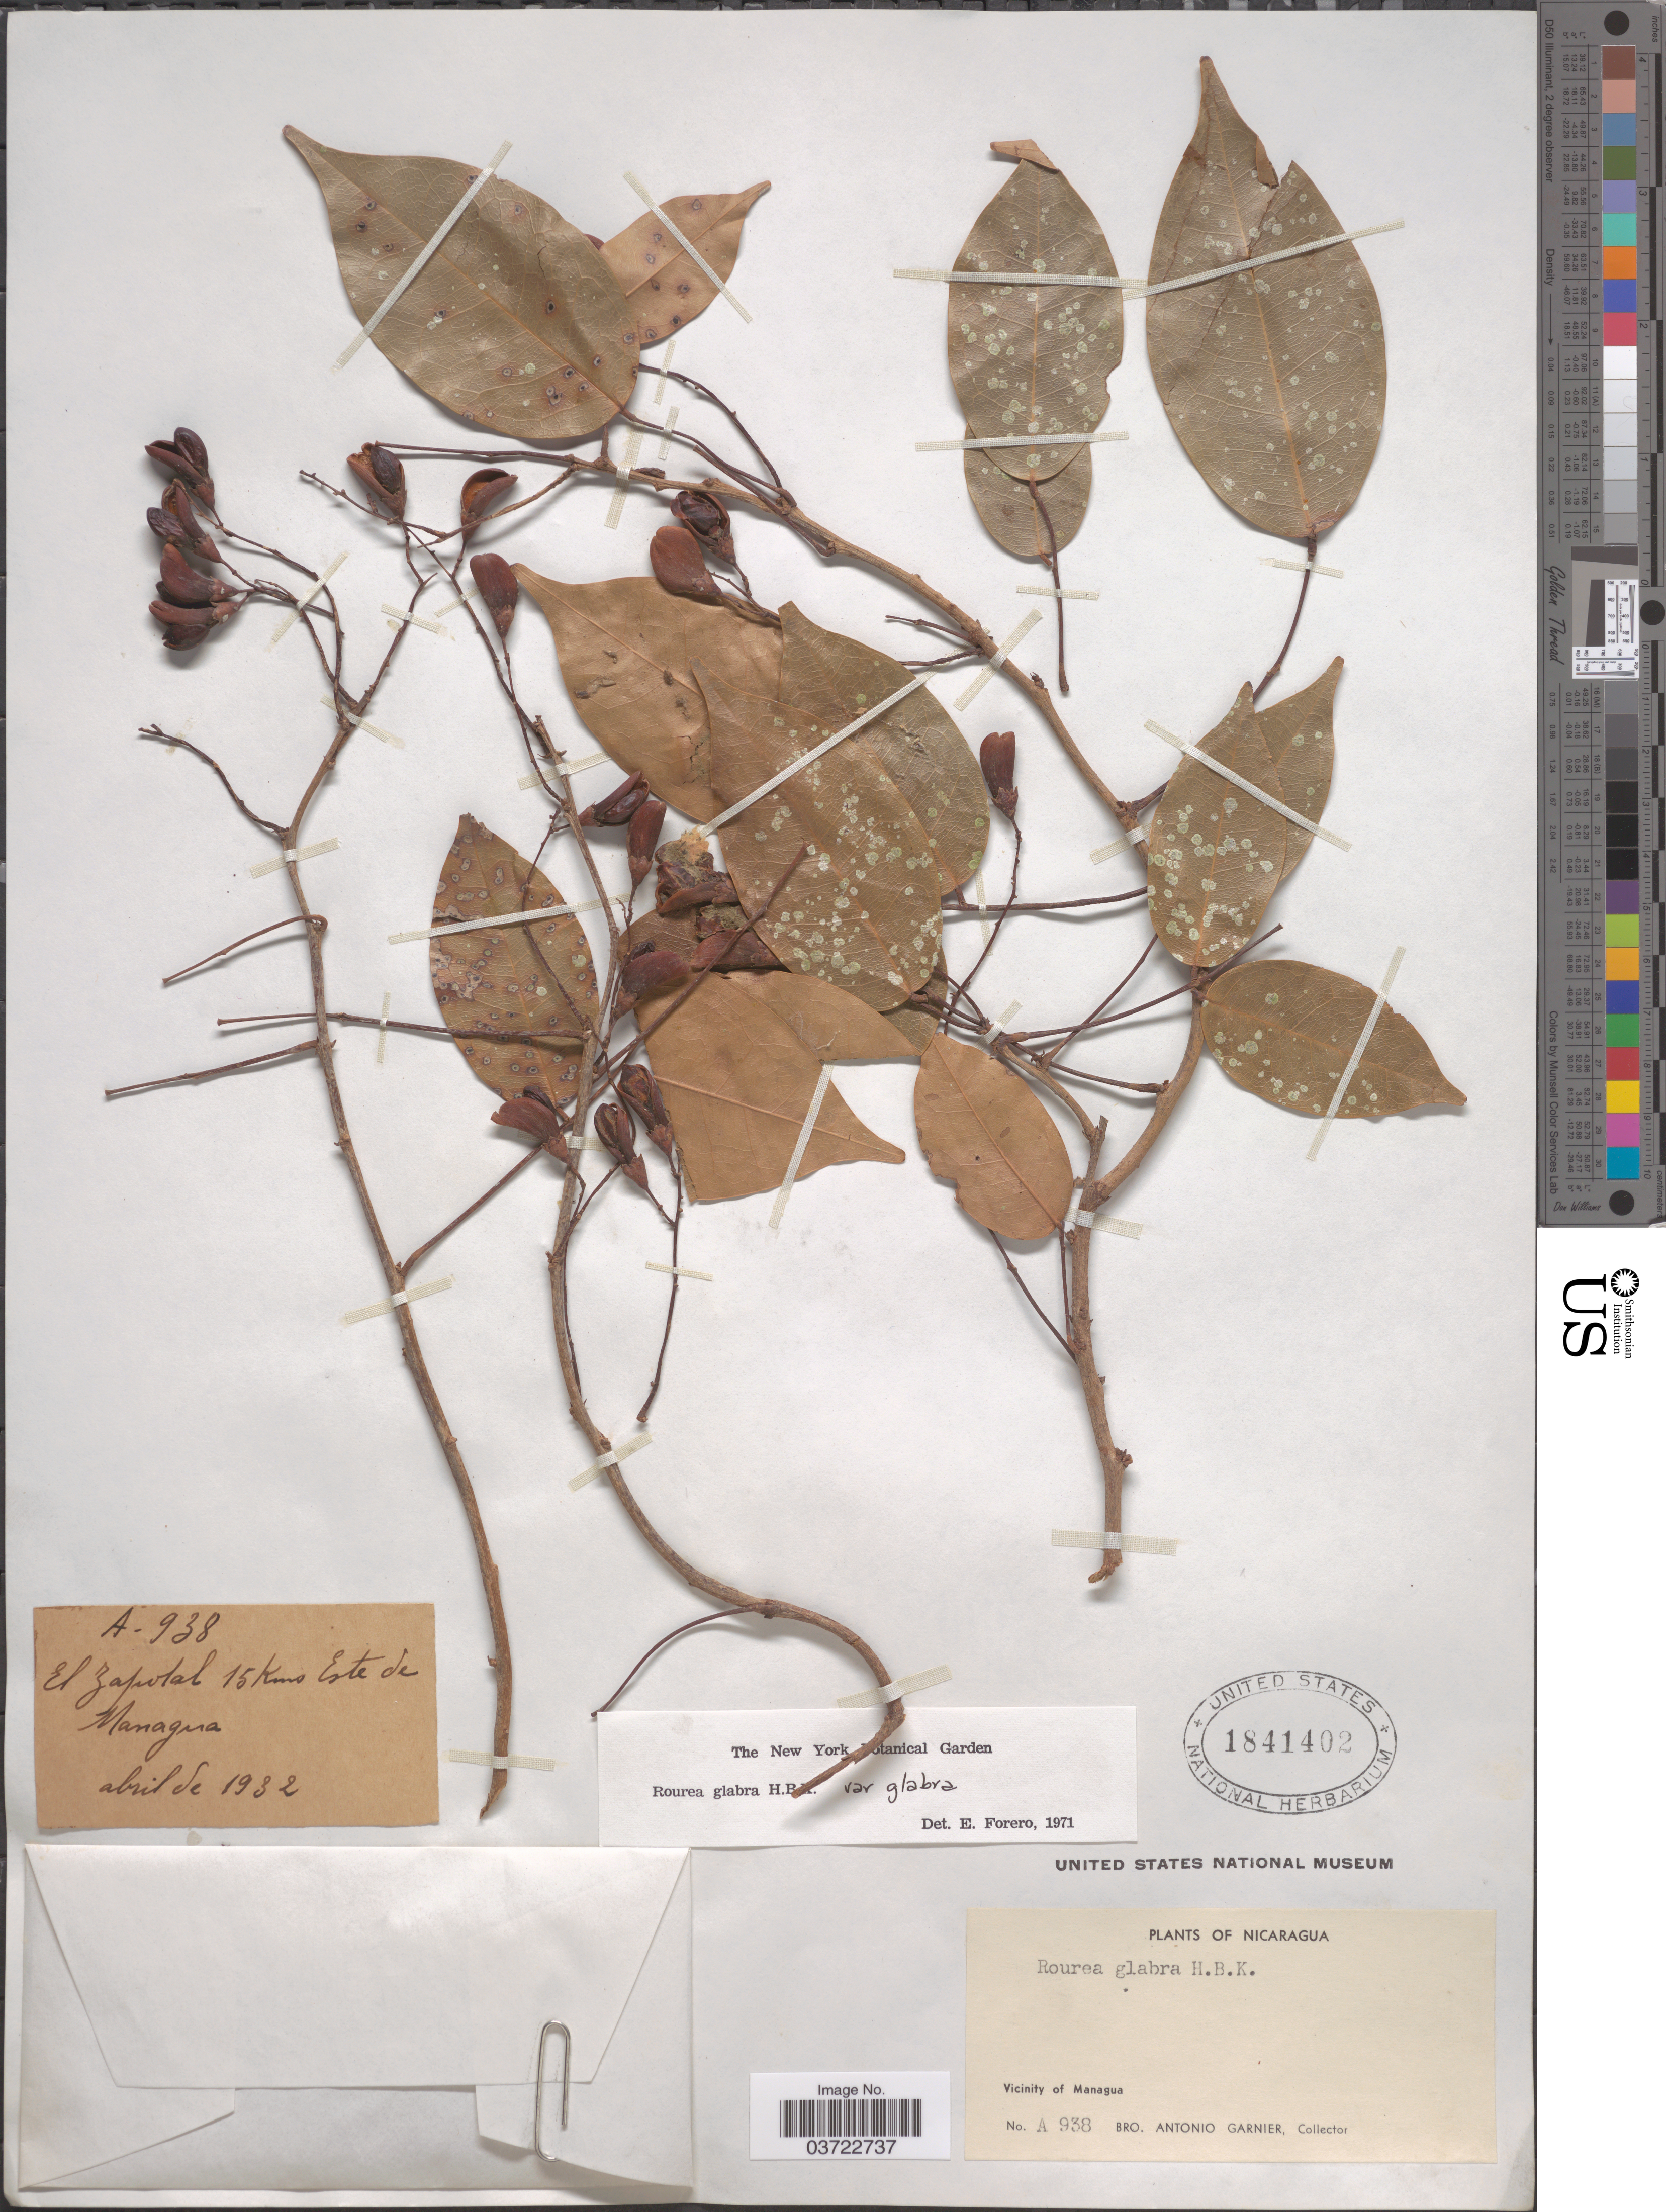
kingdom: Plantae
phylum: Tracheophyta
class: Magnoliopsida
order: Oxalidales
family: Connaraceae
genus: Rourea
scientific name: Rourea glabra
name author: Kunth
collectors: Bro. A. Garnier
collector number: A938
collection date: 1932-04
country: Nicaragua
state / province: Managua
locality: El Zapotal 15 Kms Este de Managua. Vicinity of Managua.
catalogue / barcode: US 1841402